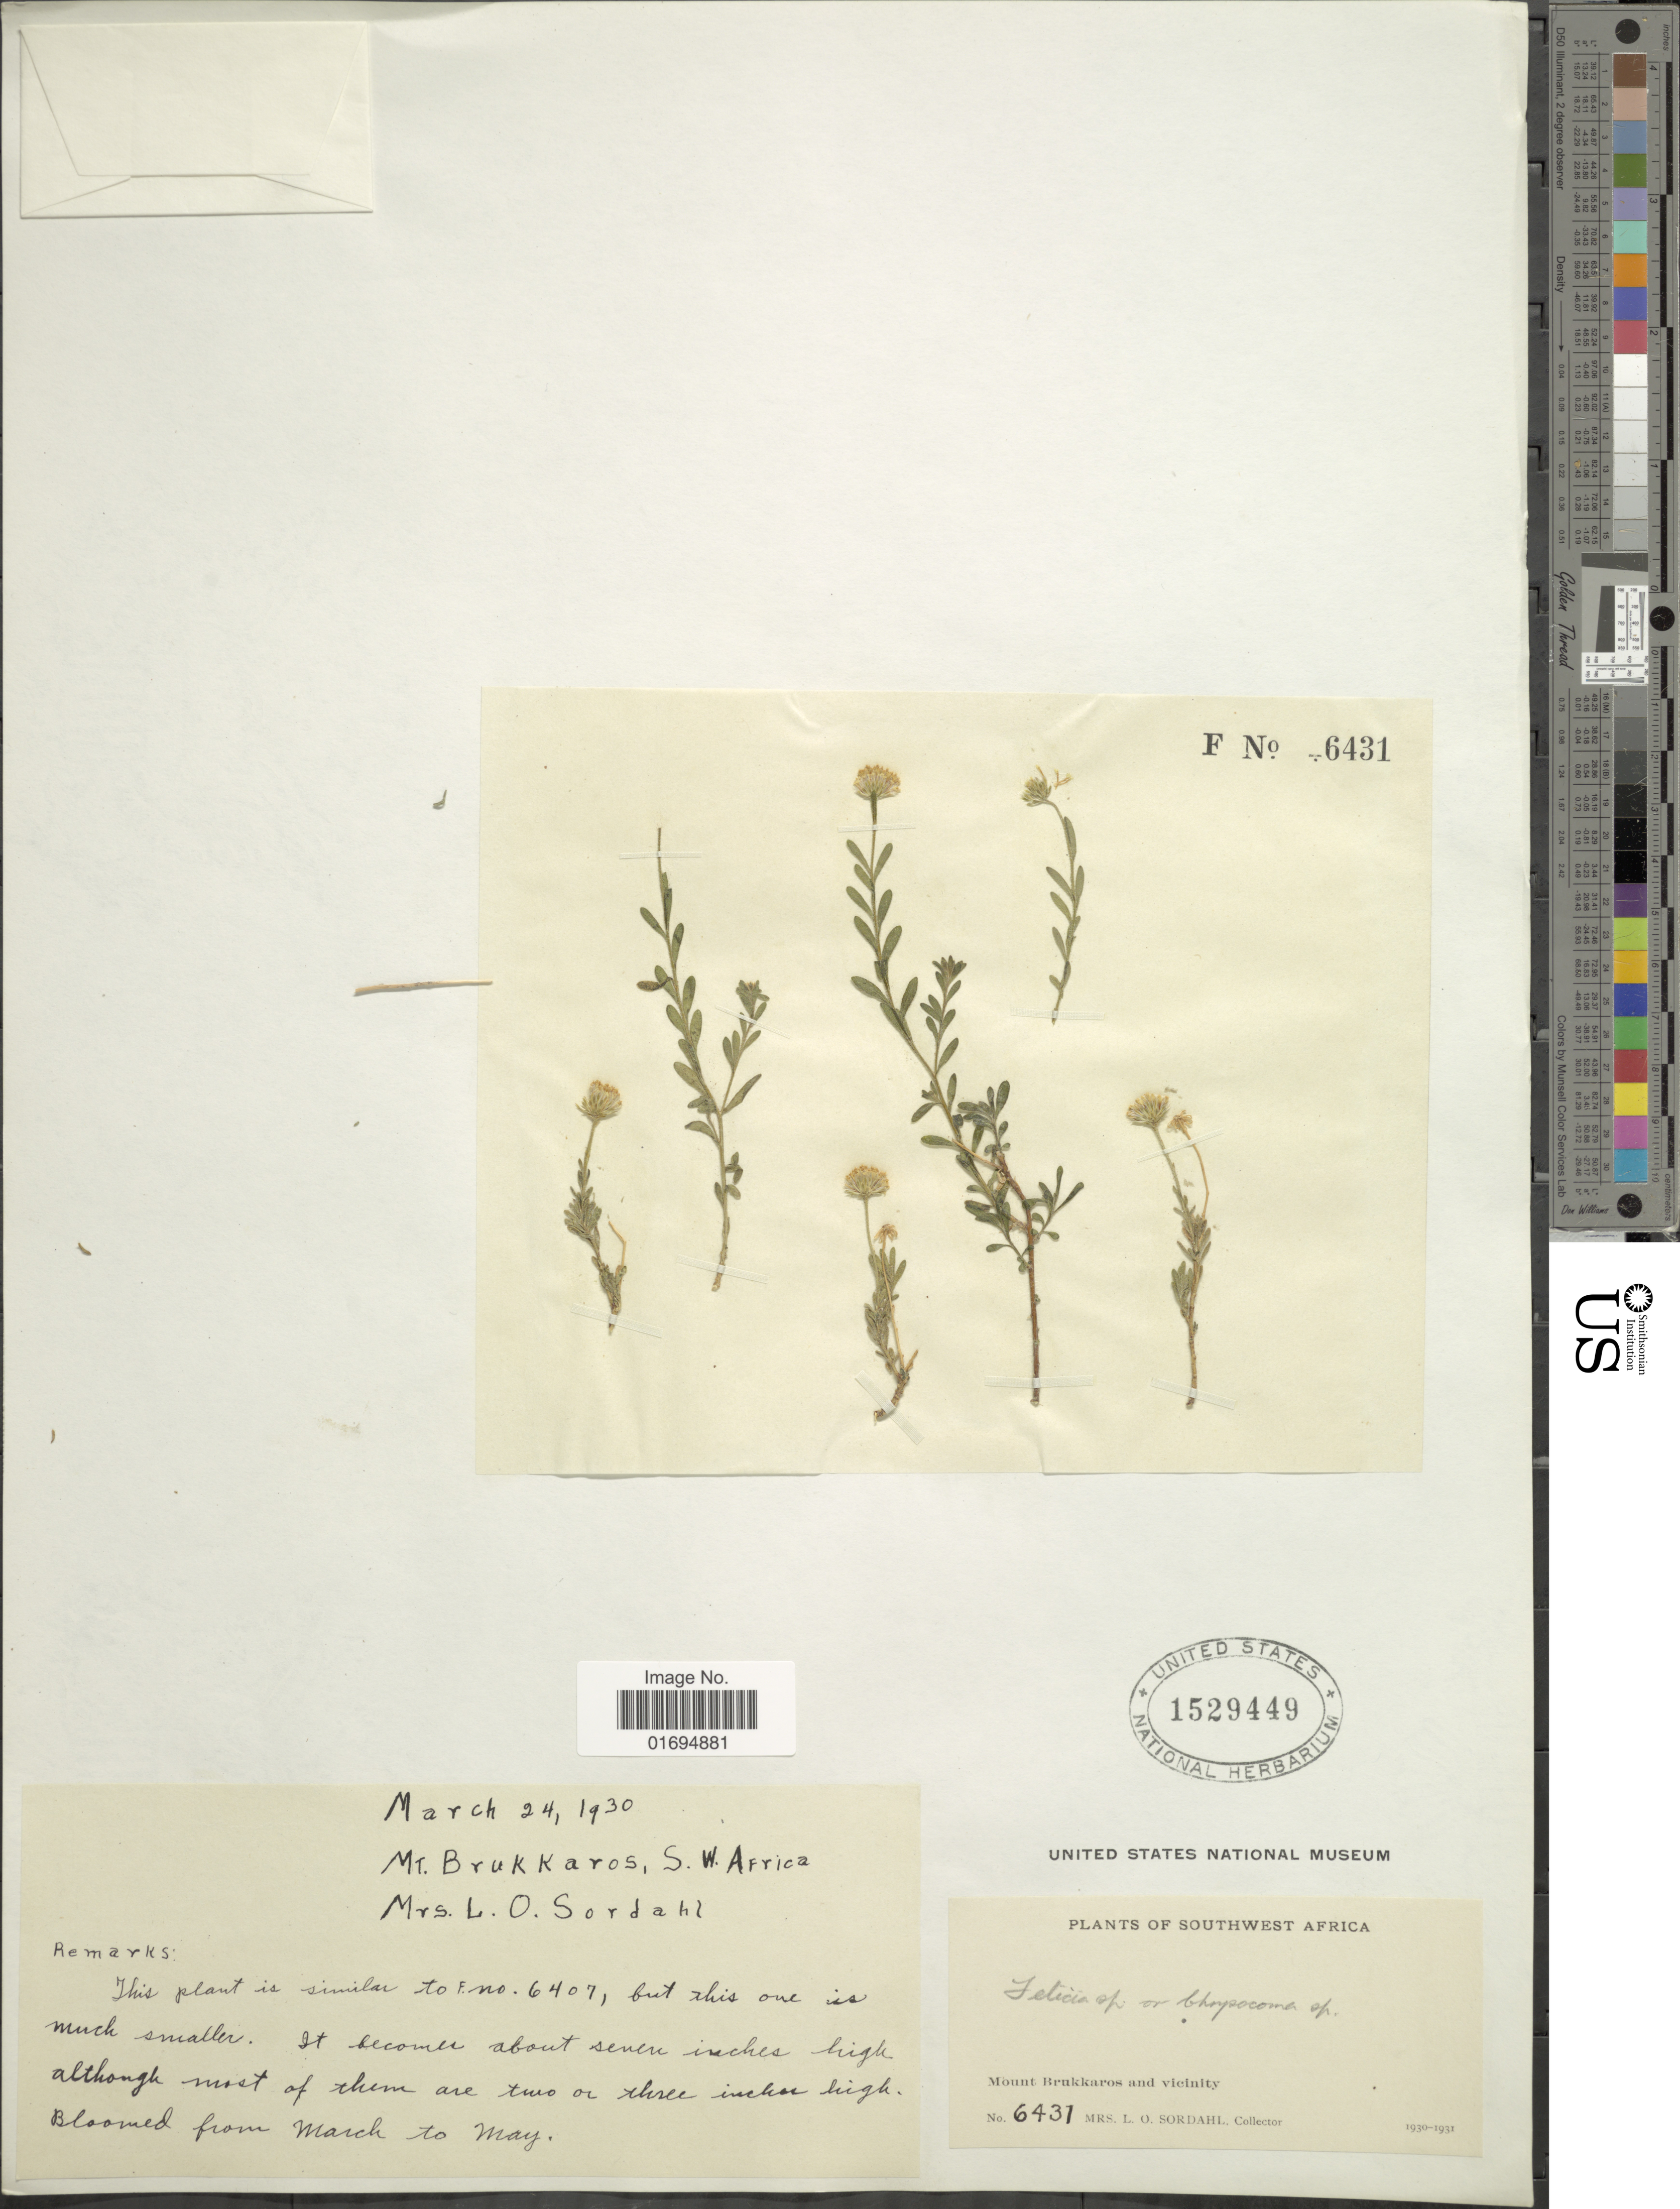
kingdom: Plantae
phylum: Tracheophyta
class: Magnoliopsida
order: Asterales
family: Asteraceae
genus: Felicia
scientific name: Felicia sp.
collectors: L. Sordahl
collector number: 6431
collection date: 1930/1931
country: Namibia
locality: Southwest Africa, Mount Brukkaros and vicinity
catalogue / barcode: US 1529449